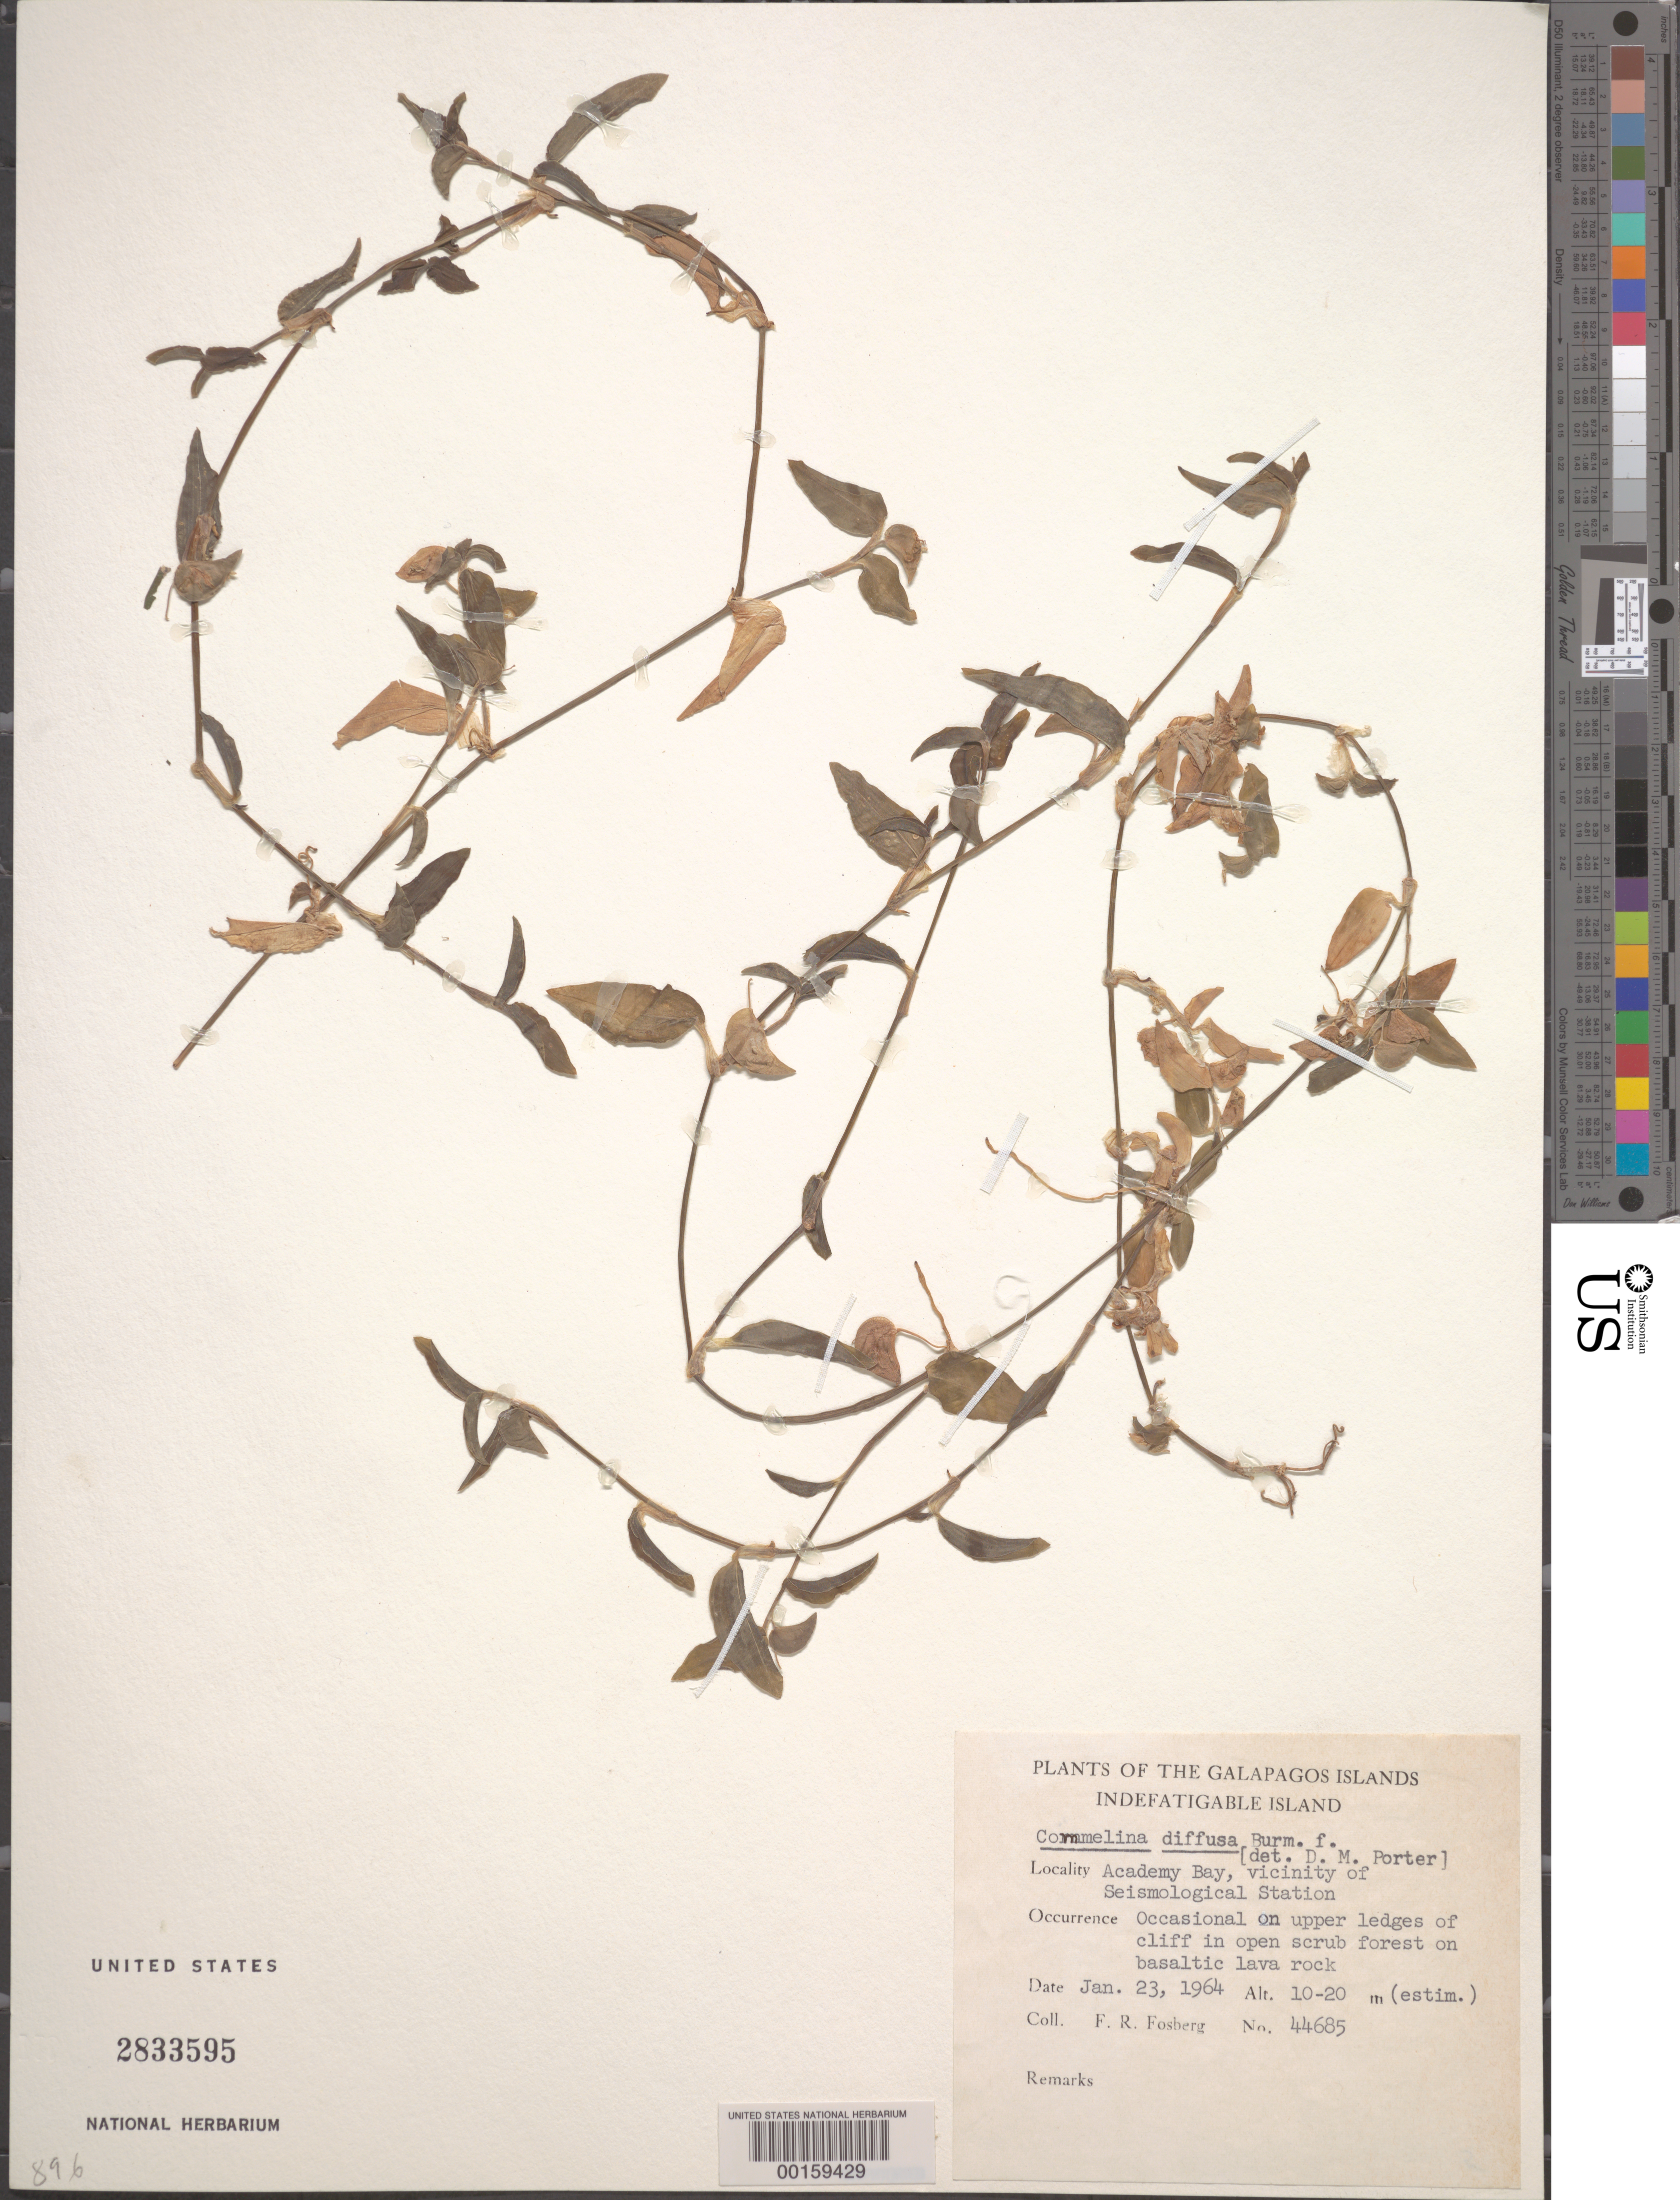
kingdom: Plantae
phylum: Tracheophyta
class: Liliopsida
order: Commelinales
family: Commelinaceae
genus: Commelina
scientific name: Commelina diffusa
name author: Burm. f.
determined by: Porter, D. M.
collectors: F. R. Fosberg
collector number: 44685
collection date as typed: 23 Jan 1964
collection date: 1964-01-23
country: Ecuador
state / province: Colón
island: Santa Cruz [Indefatigable, Chaves]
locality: Academy Bay [Indefatigable I.]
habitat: Ledges of cliff in open scrub forest; basaltic lava rock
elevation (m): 10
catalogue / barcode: US 2833595